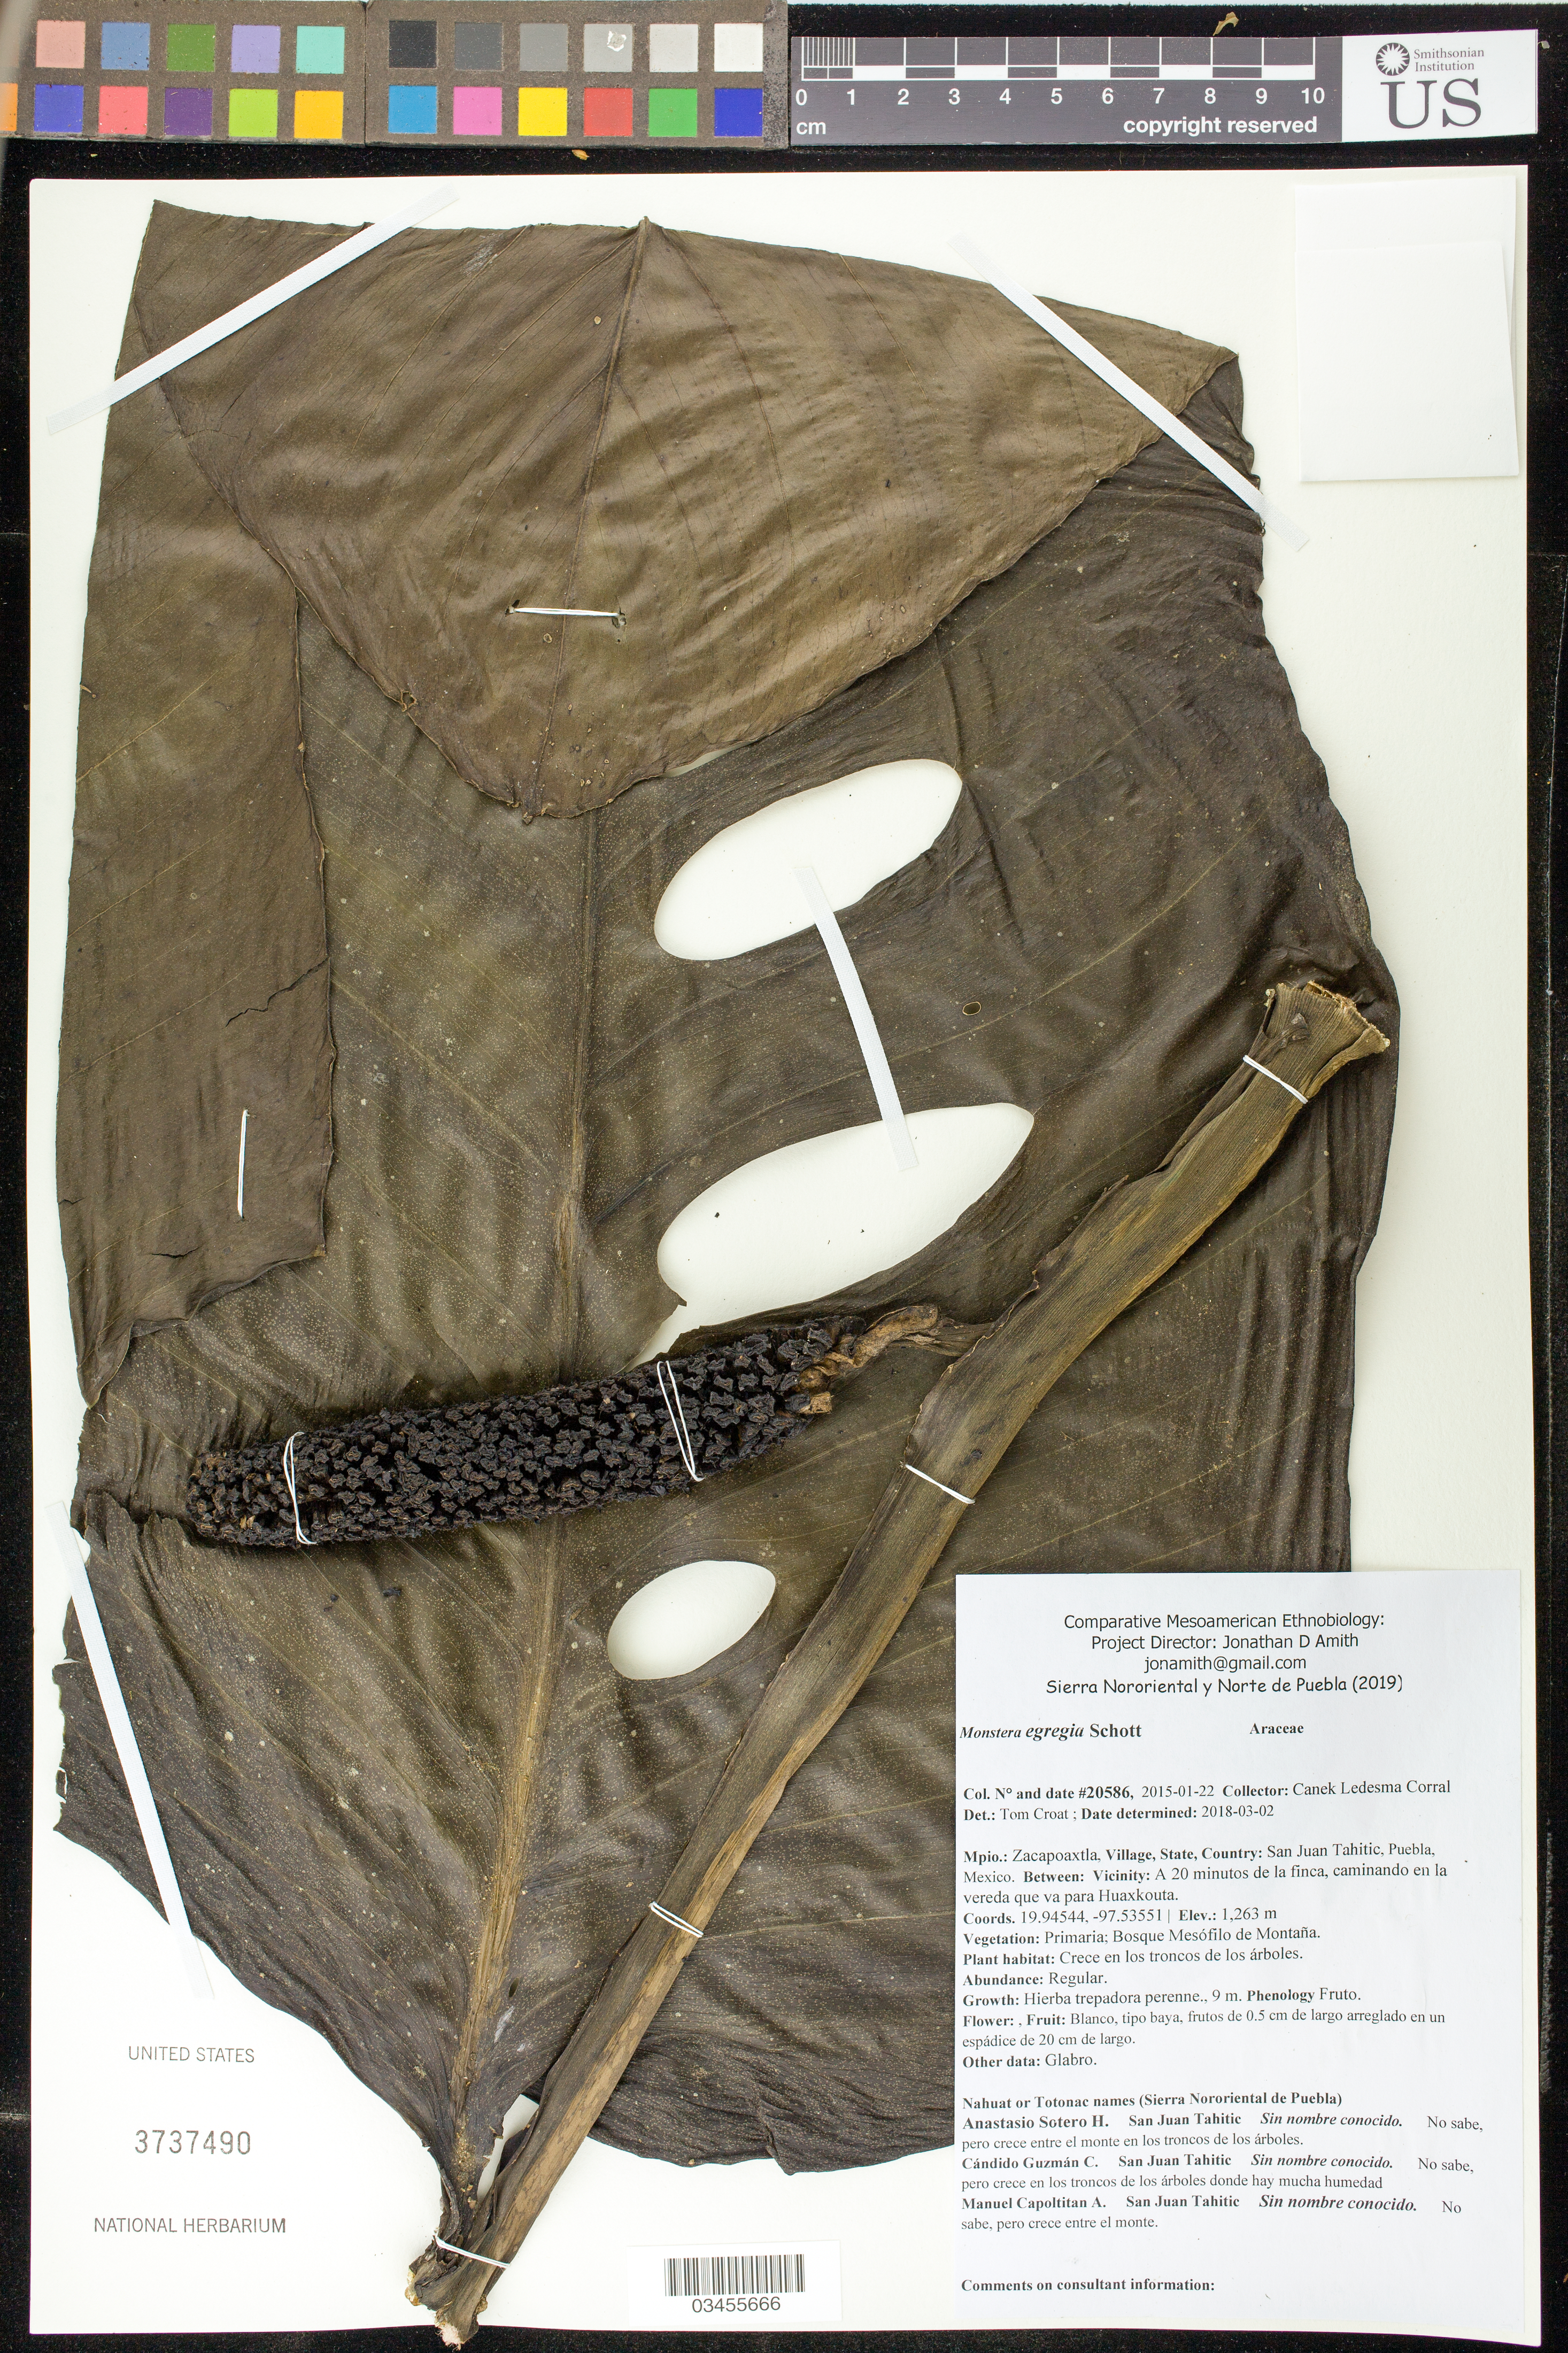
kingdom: Plantae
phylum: Tracheophyta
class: Liliopsida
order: Alismatales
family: Araceae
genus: Monstera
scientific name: Monstera lechleriana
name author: Schott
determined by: Croat, Thomas B., Missouri Botanical Garden (MO)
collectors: Canek Ledesma C.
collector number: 20586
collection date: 2015-01-22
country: México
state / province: Puebla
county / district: Zacapoaxtla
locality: PUEBLO: San Juan Tahitic; LOCALIDAD EXACTA: A 20 minutos de la finca, caminando en la vereda que va para Huaxkouta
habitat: Bosque mesófilo de montaña | Crece en los troncos de los árboles.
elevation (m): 1263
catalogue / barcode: US 3737490